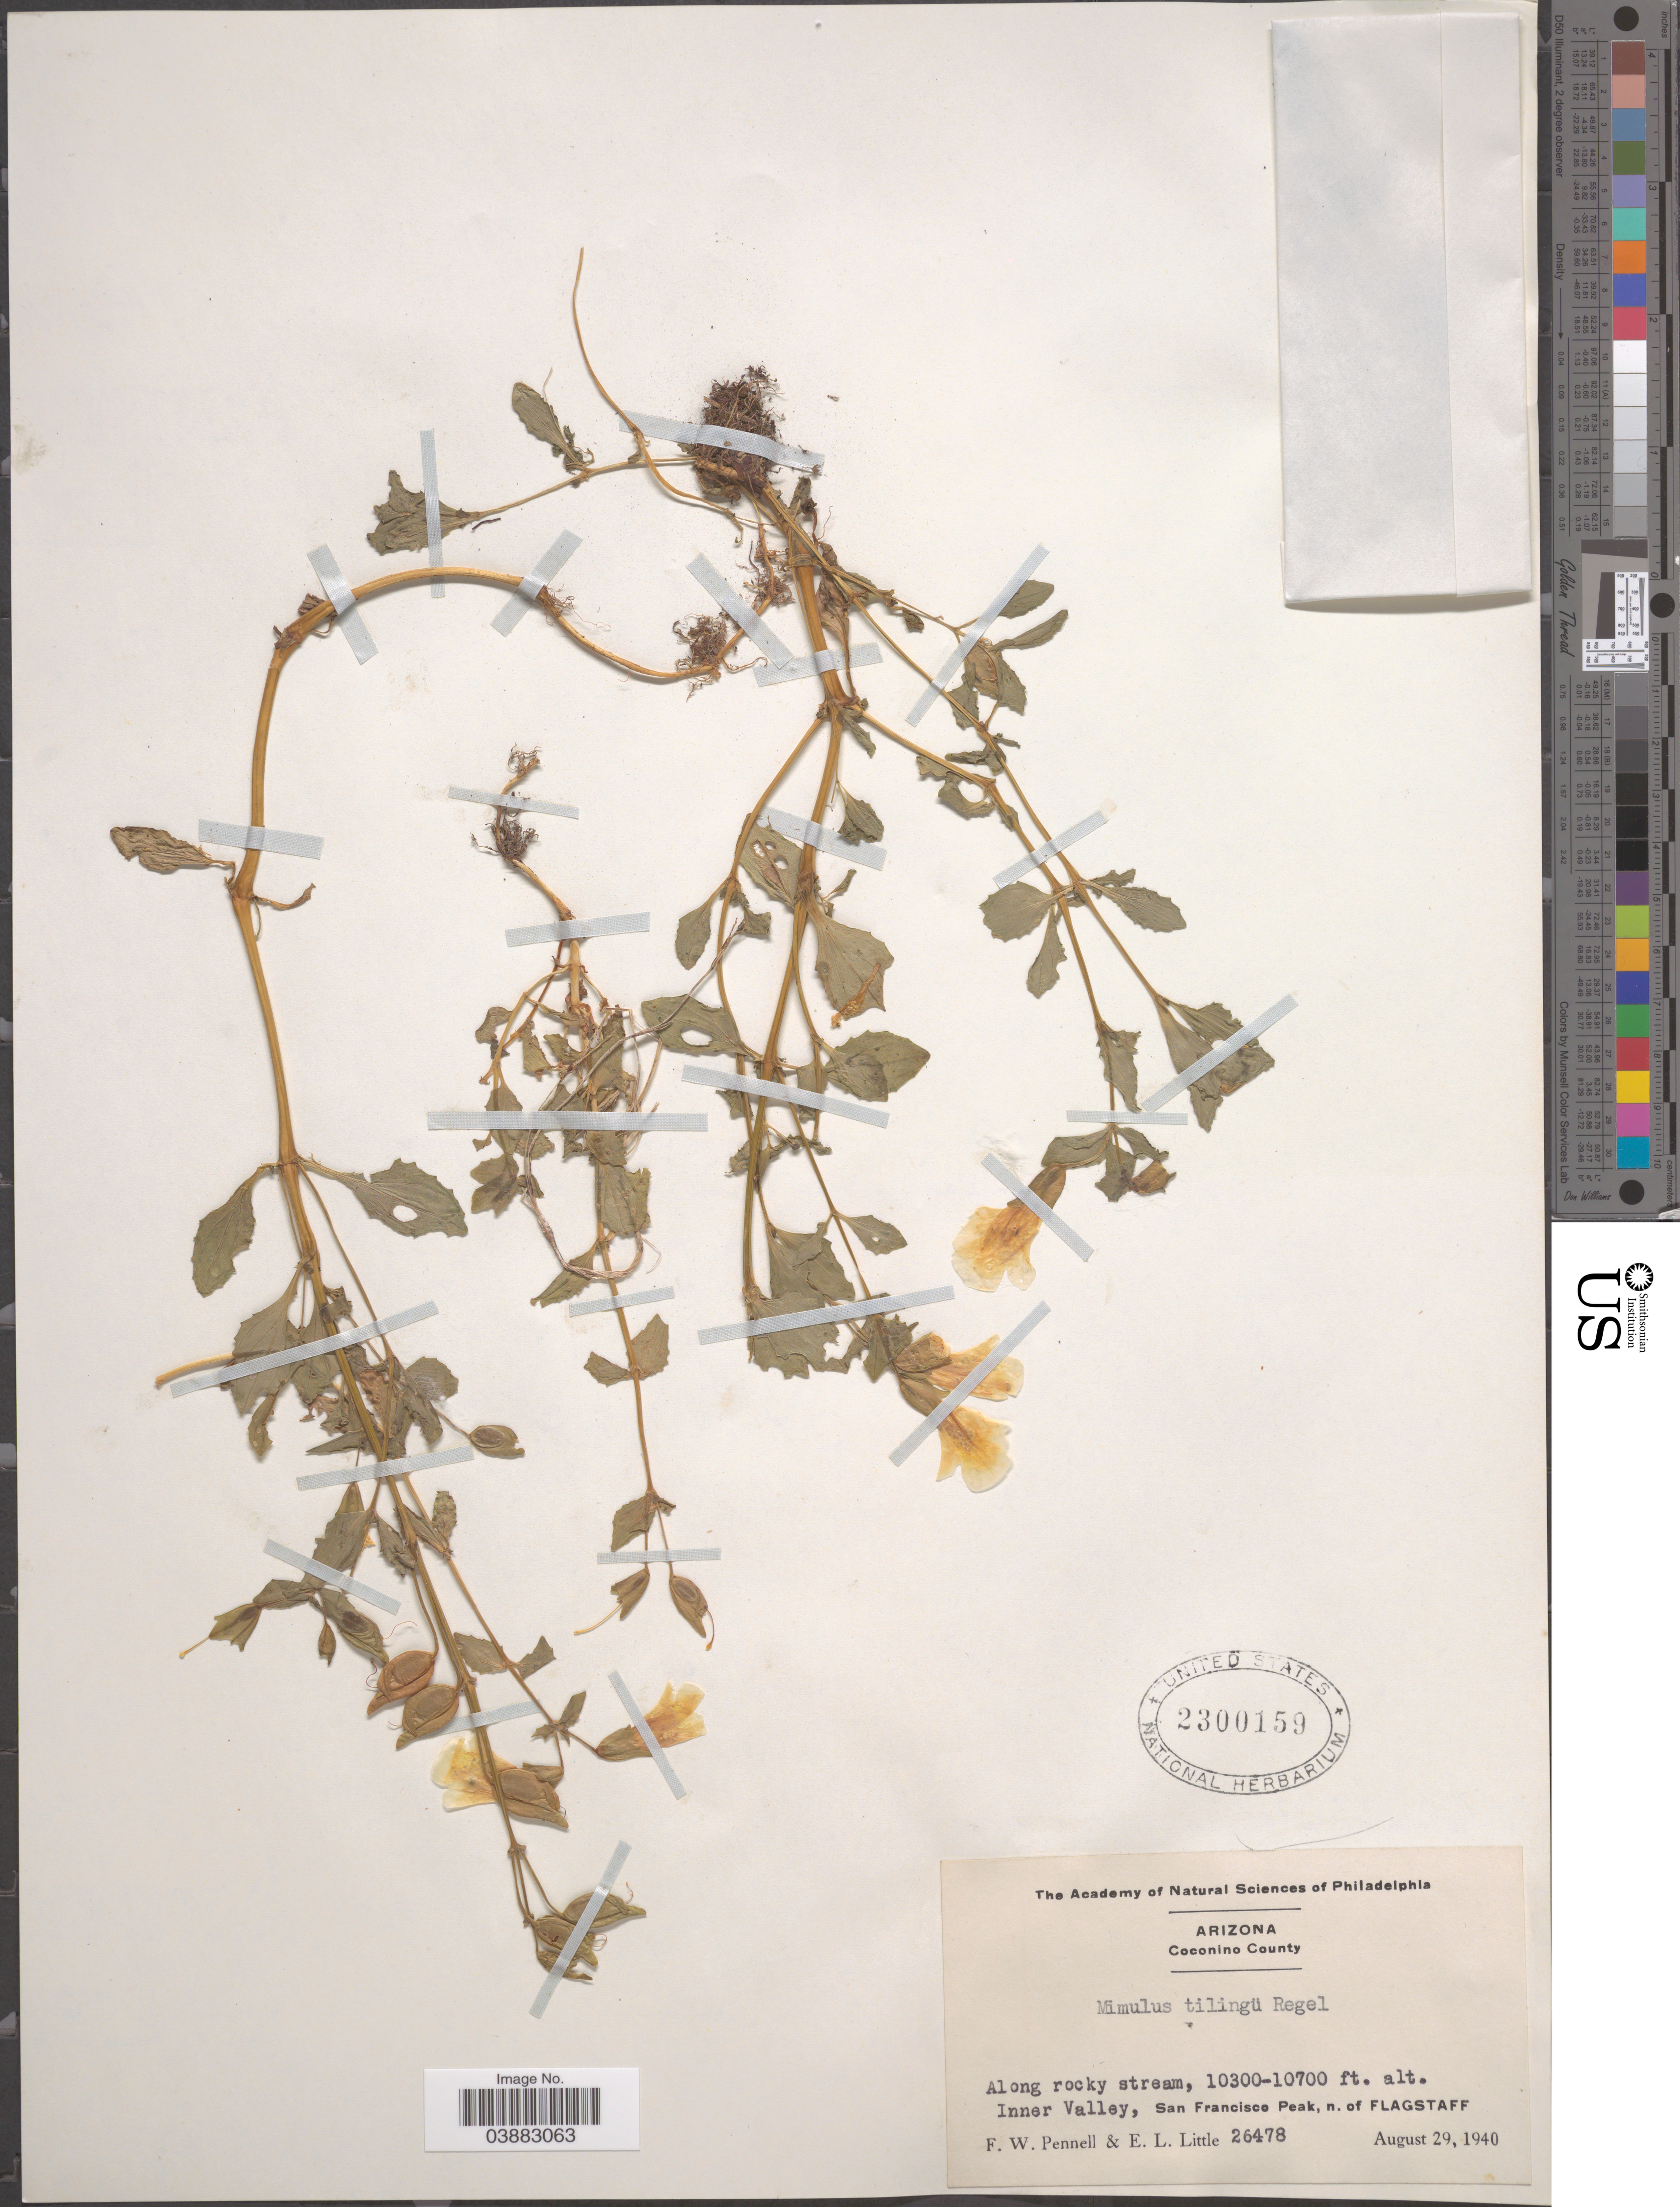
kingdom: Plantae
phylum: Tracheophyta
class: Magnoliopsida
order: Lamiales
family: Phrymaceae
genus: Mimulus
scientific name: Mimulus tilingii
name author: Regel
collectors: F. W. Pennell & E. Little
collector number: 26478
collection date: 1940-08-29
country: United States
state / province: Arizona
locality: Coconino County. Along rocky stream, Inner Valley, San Francisco Peak, n. of Flagstaff.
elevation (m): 3139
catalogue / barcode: US 2300159